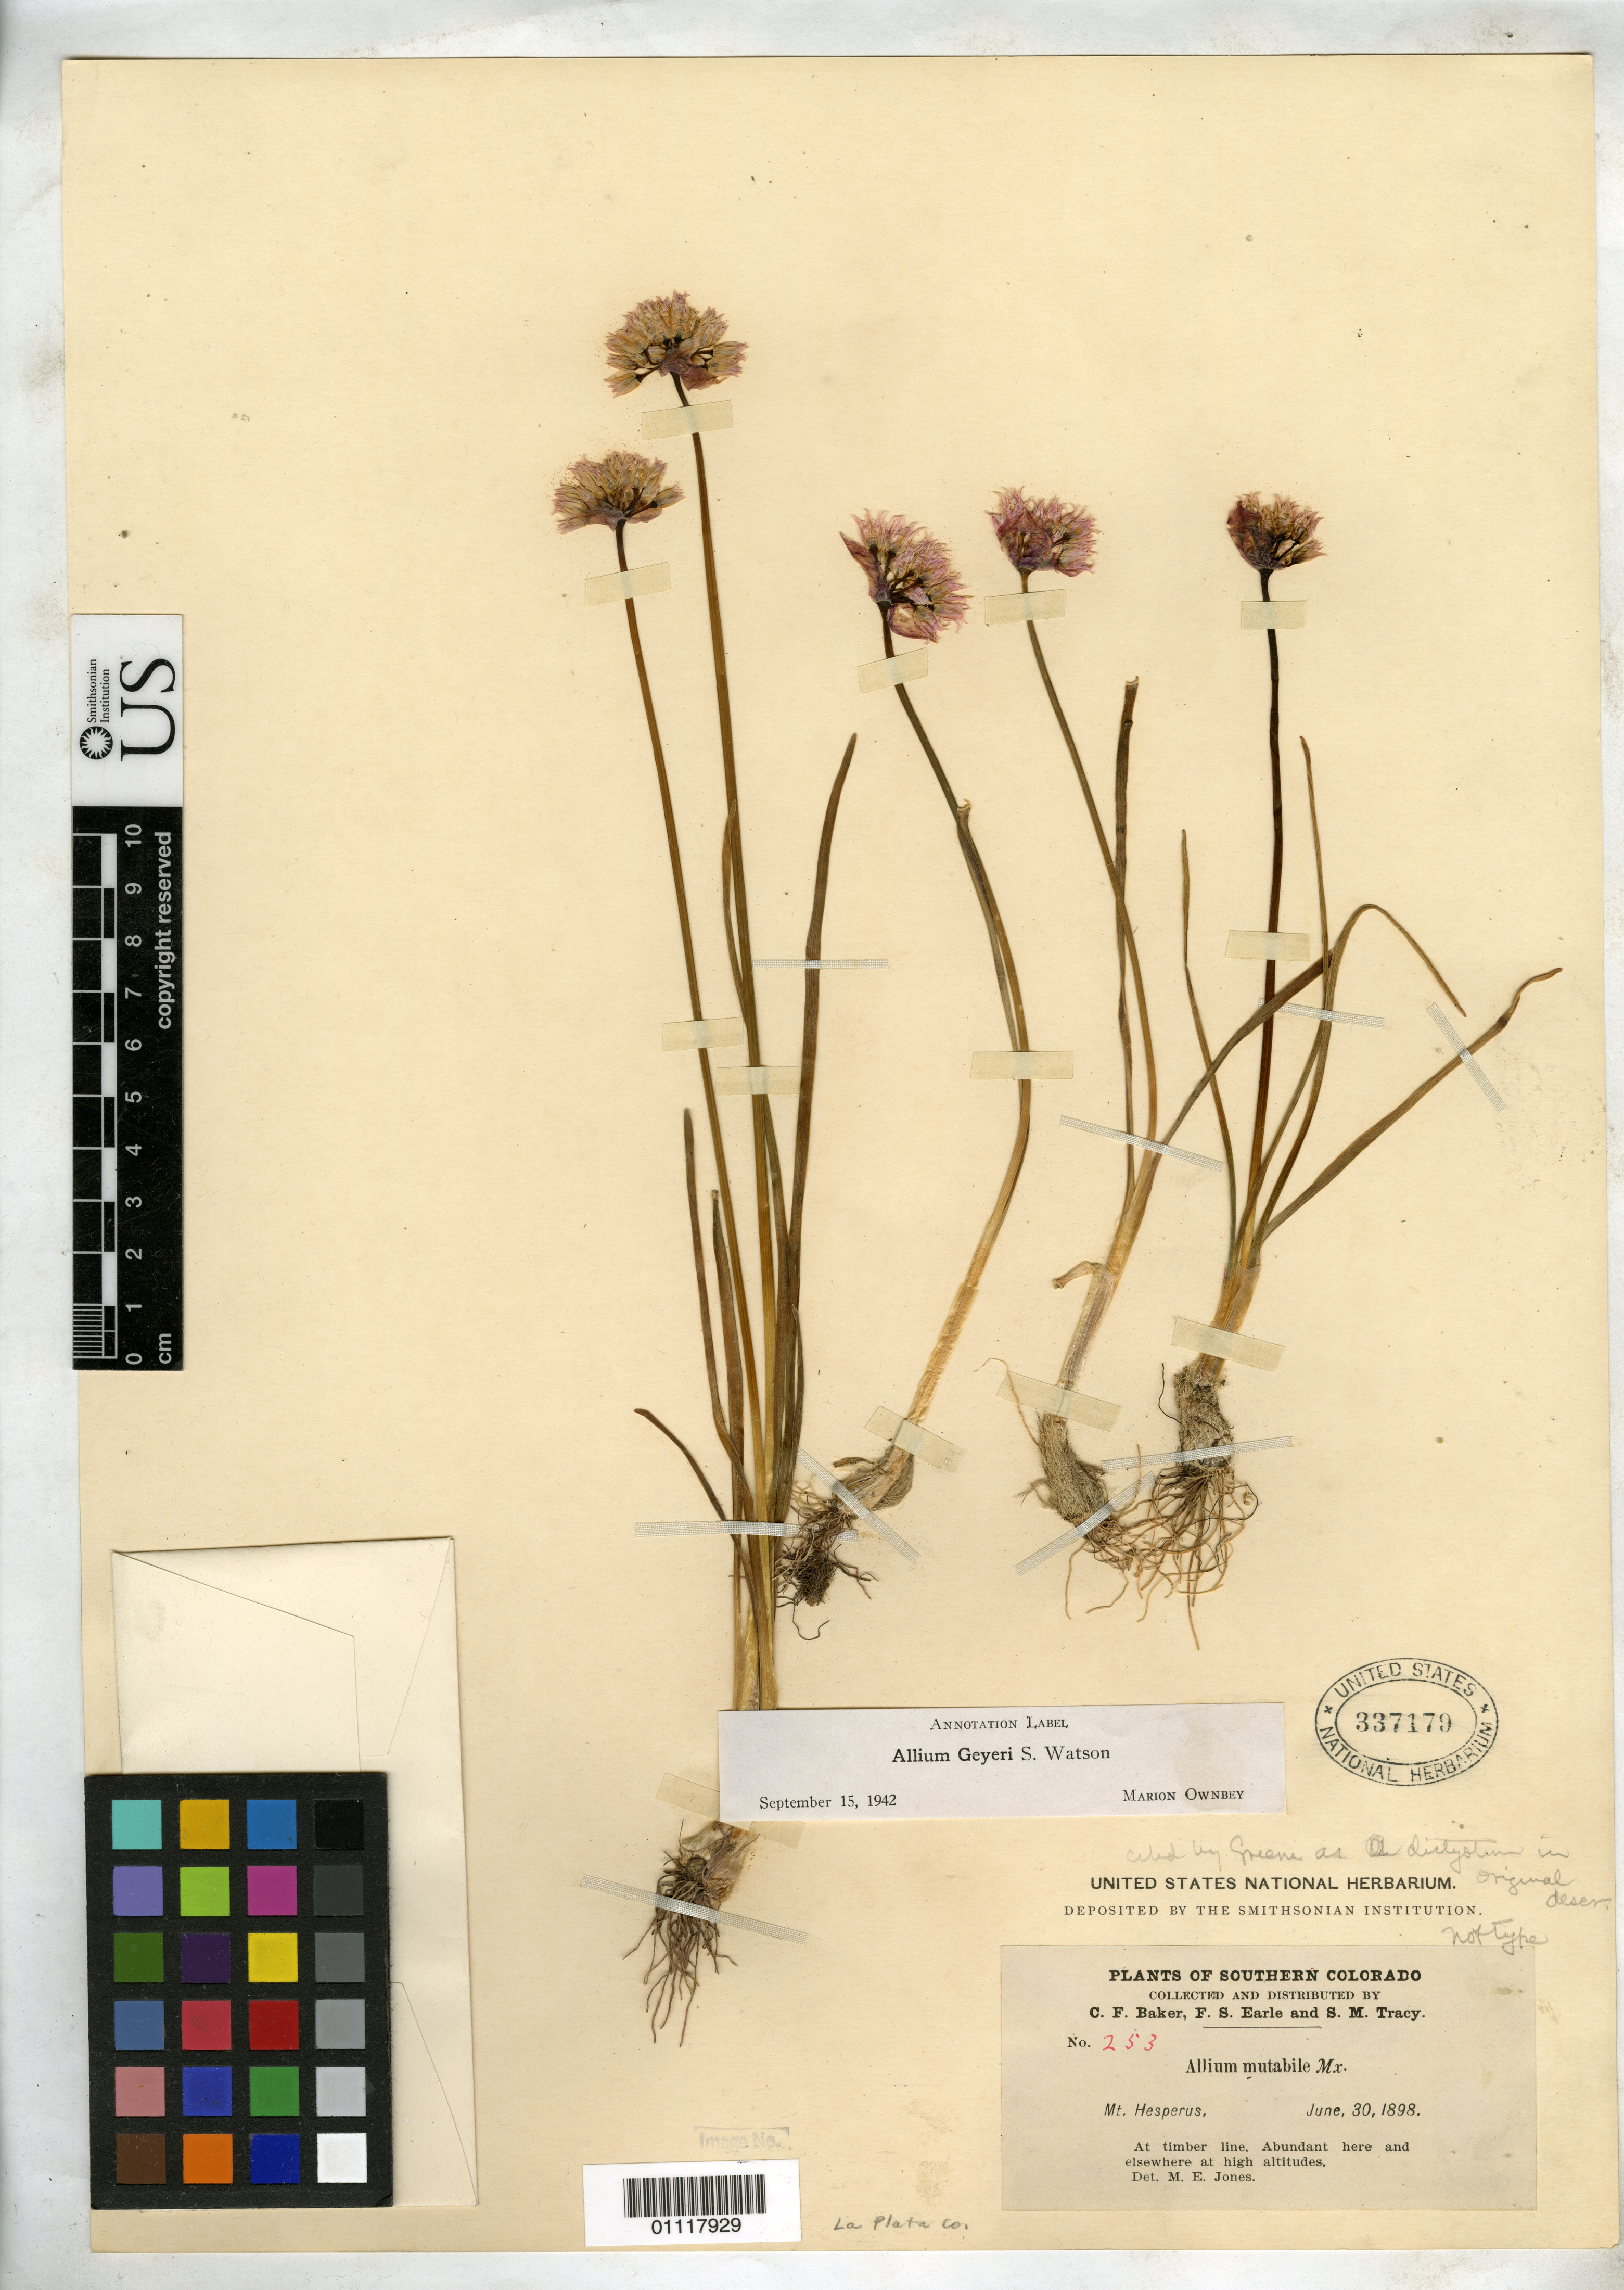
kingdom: Plantae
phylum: Tracheophyta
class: Liliopsida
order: Asparagales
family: Amaryllidaceae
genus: Allium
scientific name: Allium dictyotum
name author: Greene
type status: Syntype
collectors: C. F. Baker, F. S. Earle & S. M. Tracy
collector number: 253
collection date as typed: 30 Jun 1898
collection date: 1898-06-30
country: United States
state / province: Colorado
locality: Mt. Hesperus.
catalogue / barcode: US 337179